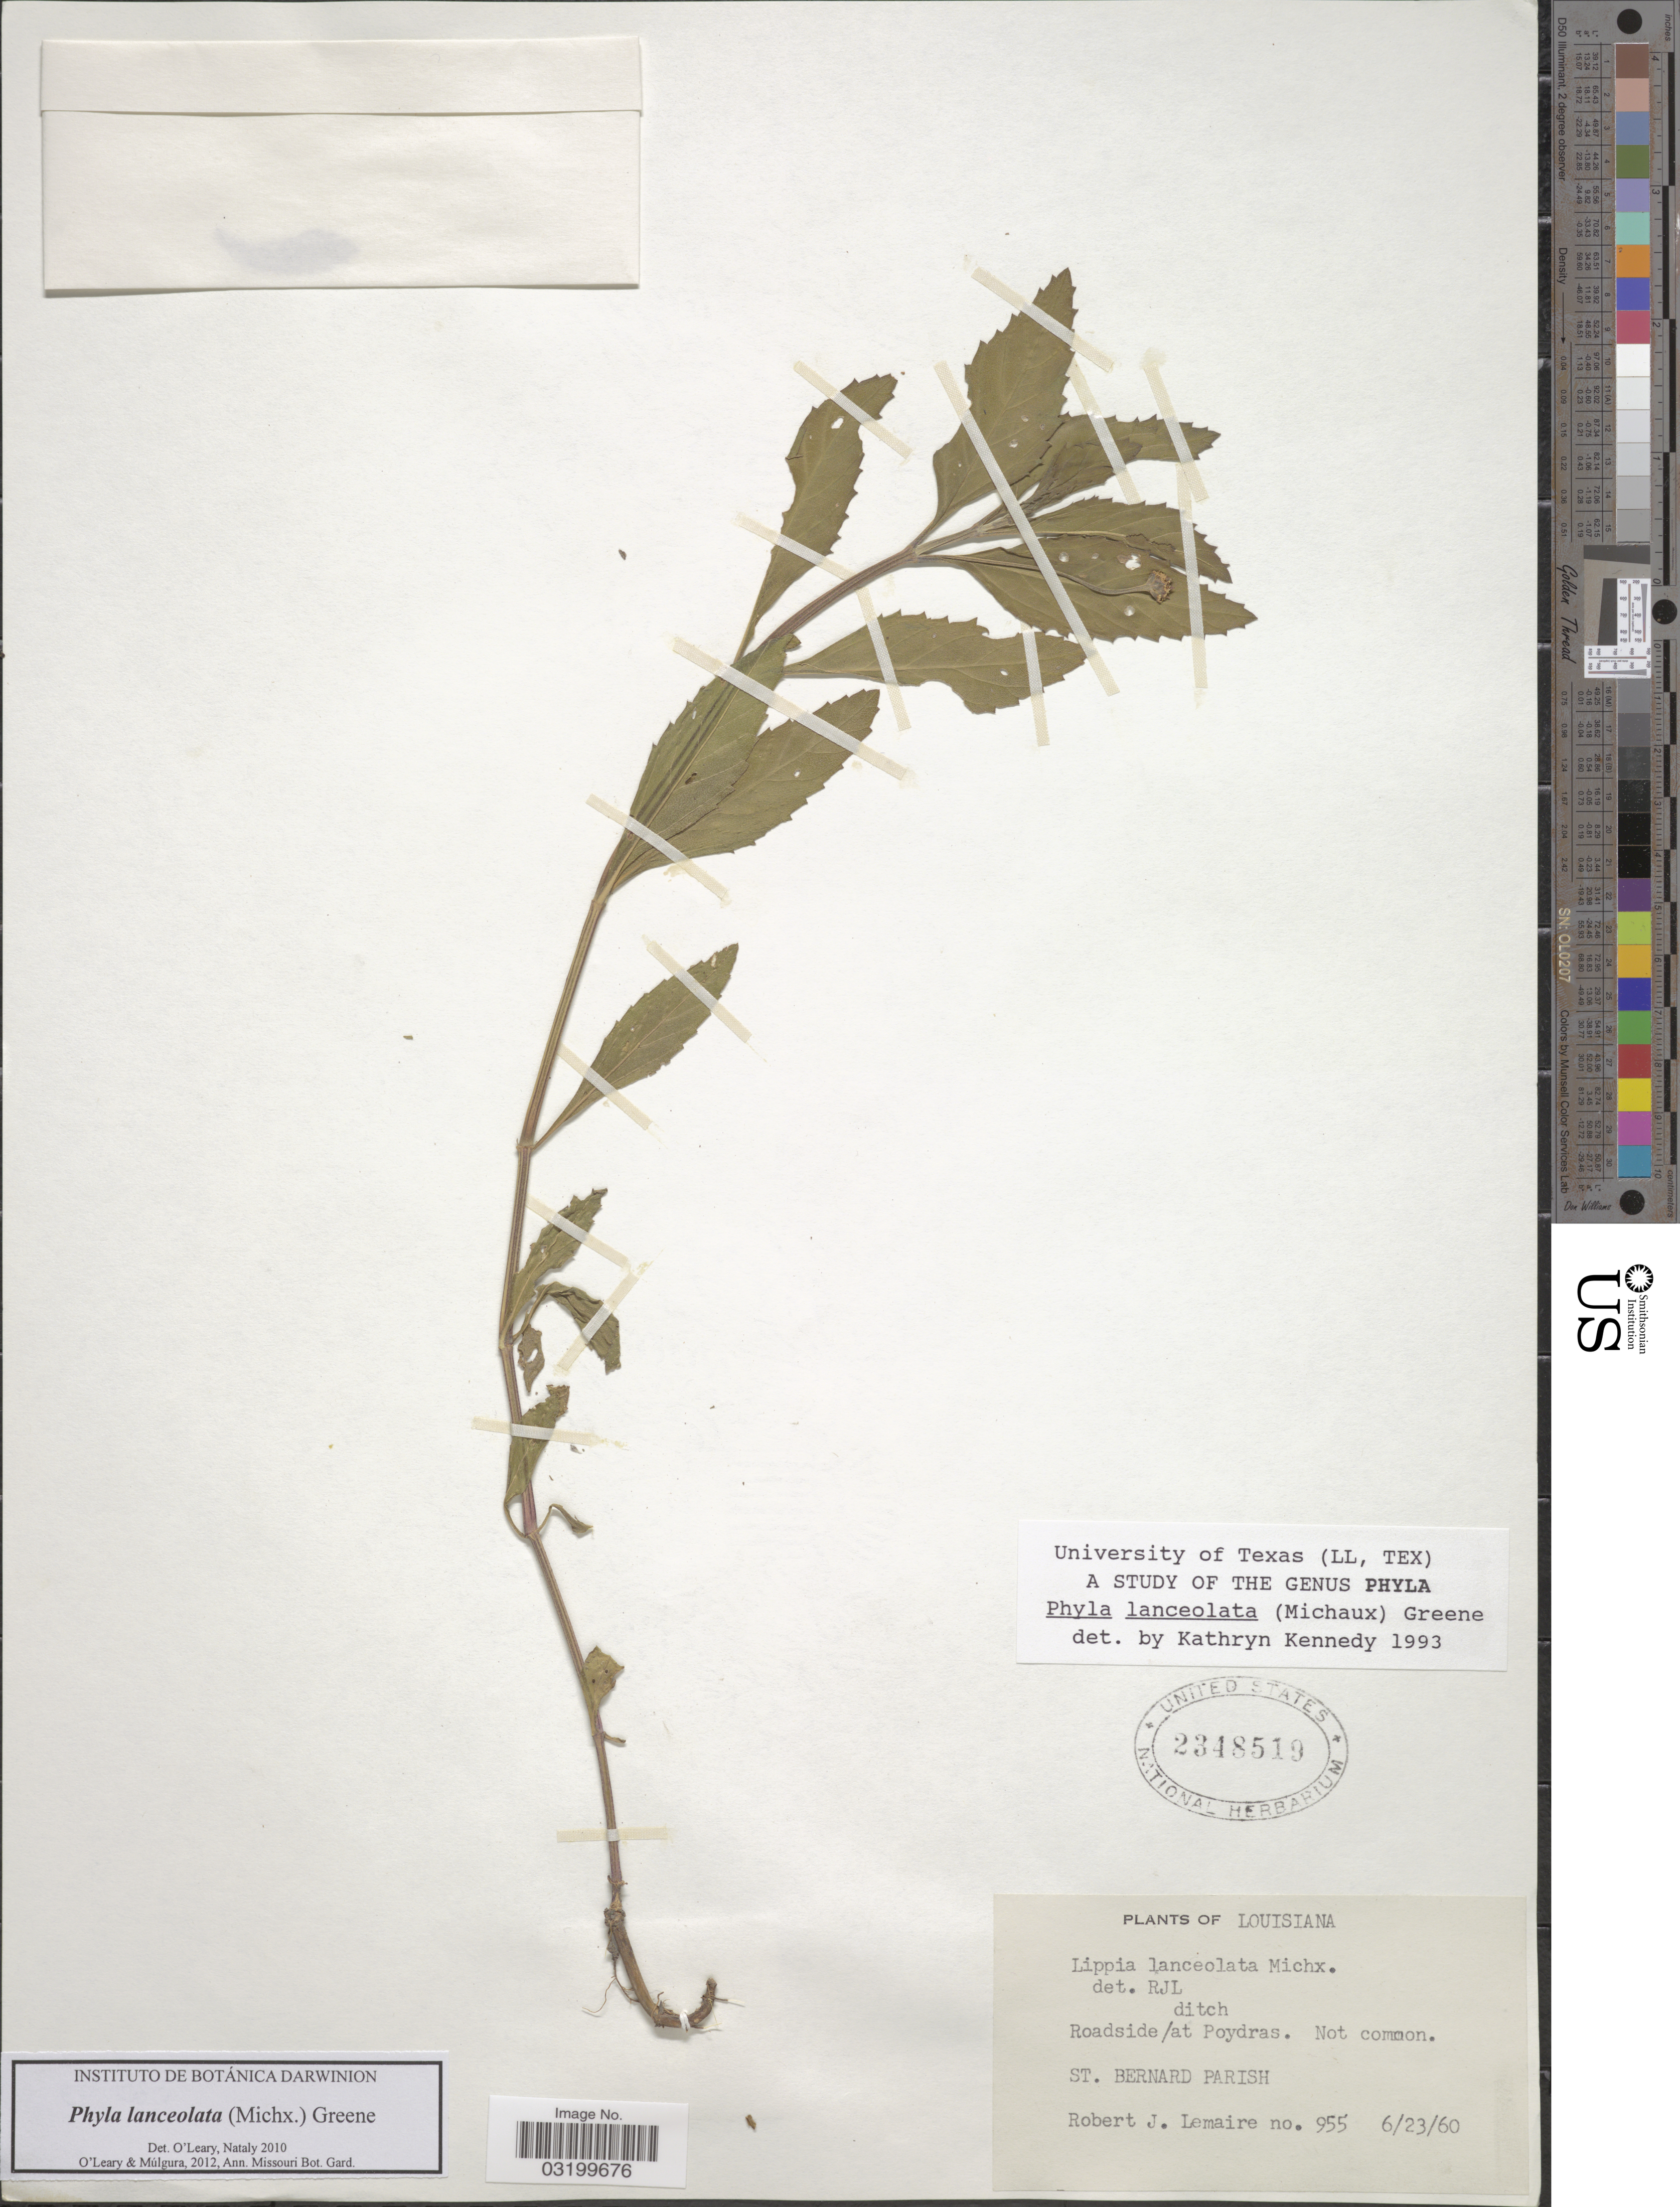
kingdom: Plantae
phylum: Tracheophyta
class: Magnoliopsida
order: Lamiales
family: Verbenaceae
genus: Phyla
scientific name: Phyla lanceolata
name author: (Michx.) Greene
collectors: R. J. Lemaire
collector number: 955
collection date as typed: Transcribed d/m/y: 23/6/60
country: United States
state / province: Louisiana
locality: Roadside ditch/ at Poydras. St. Bernard Parish.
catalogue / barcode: US 2348519